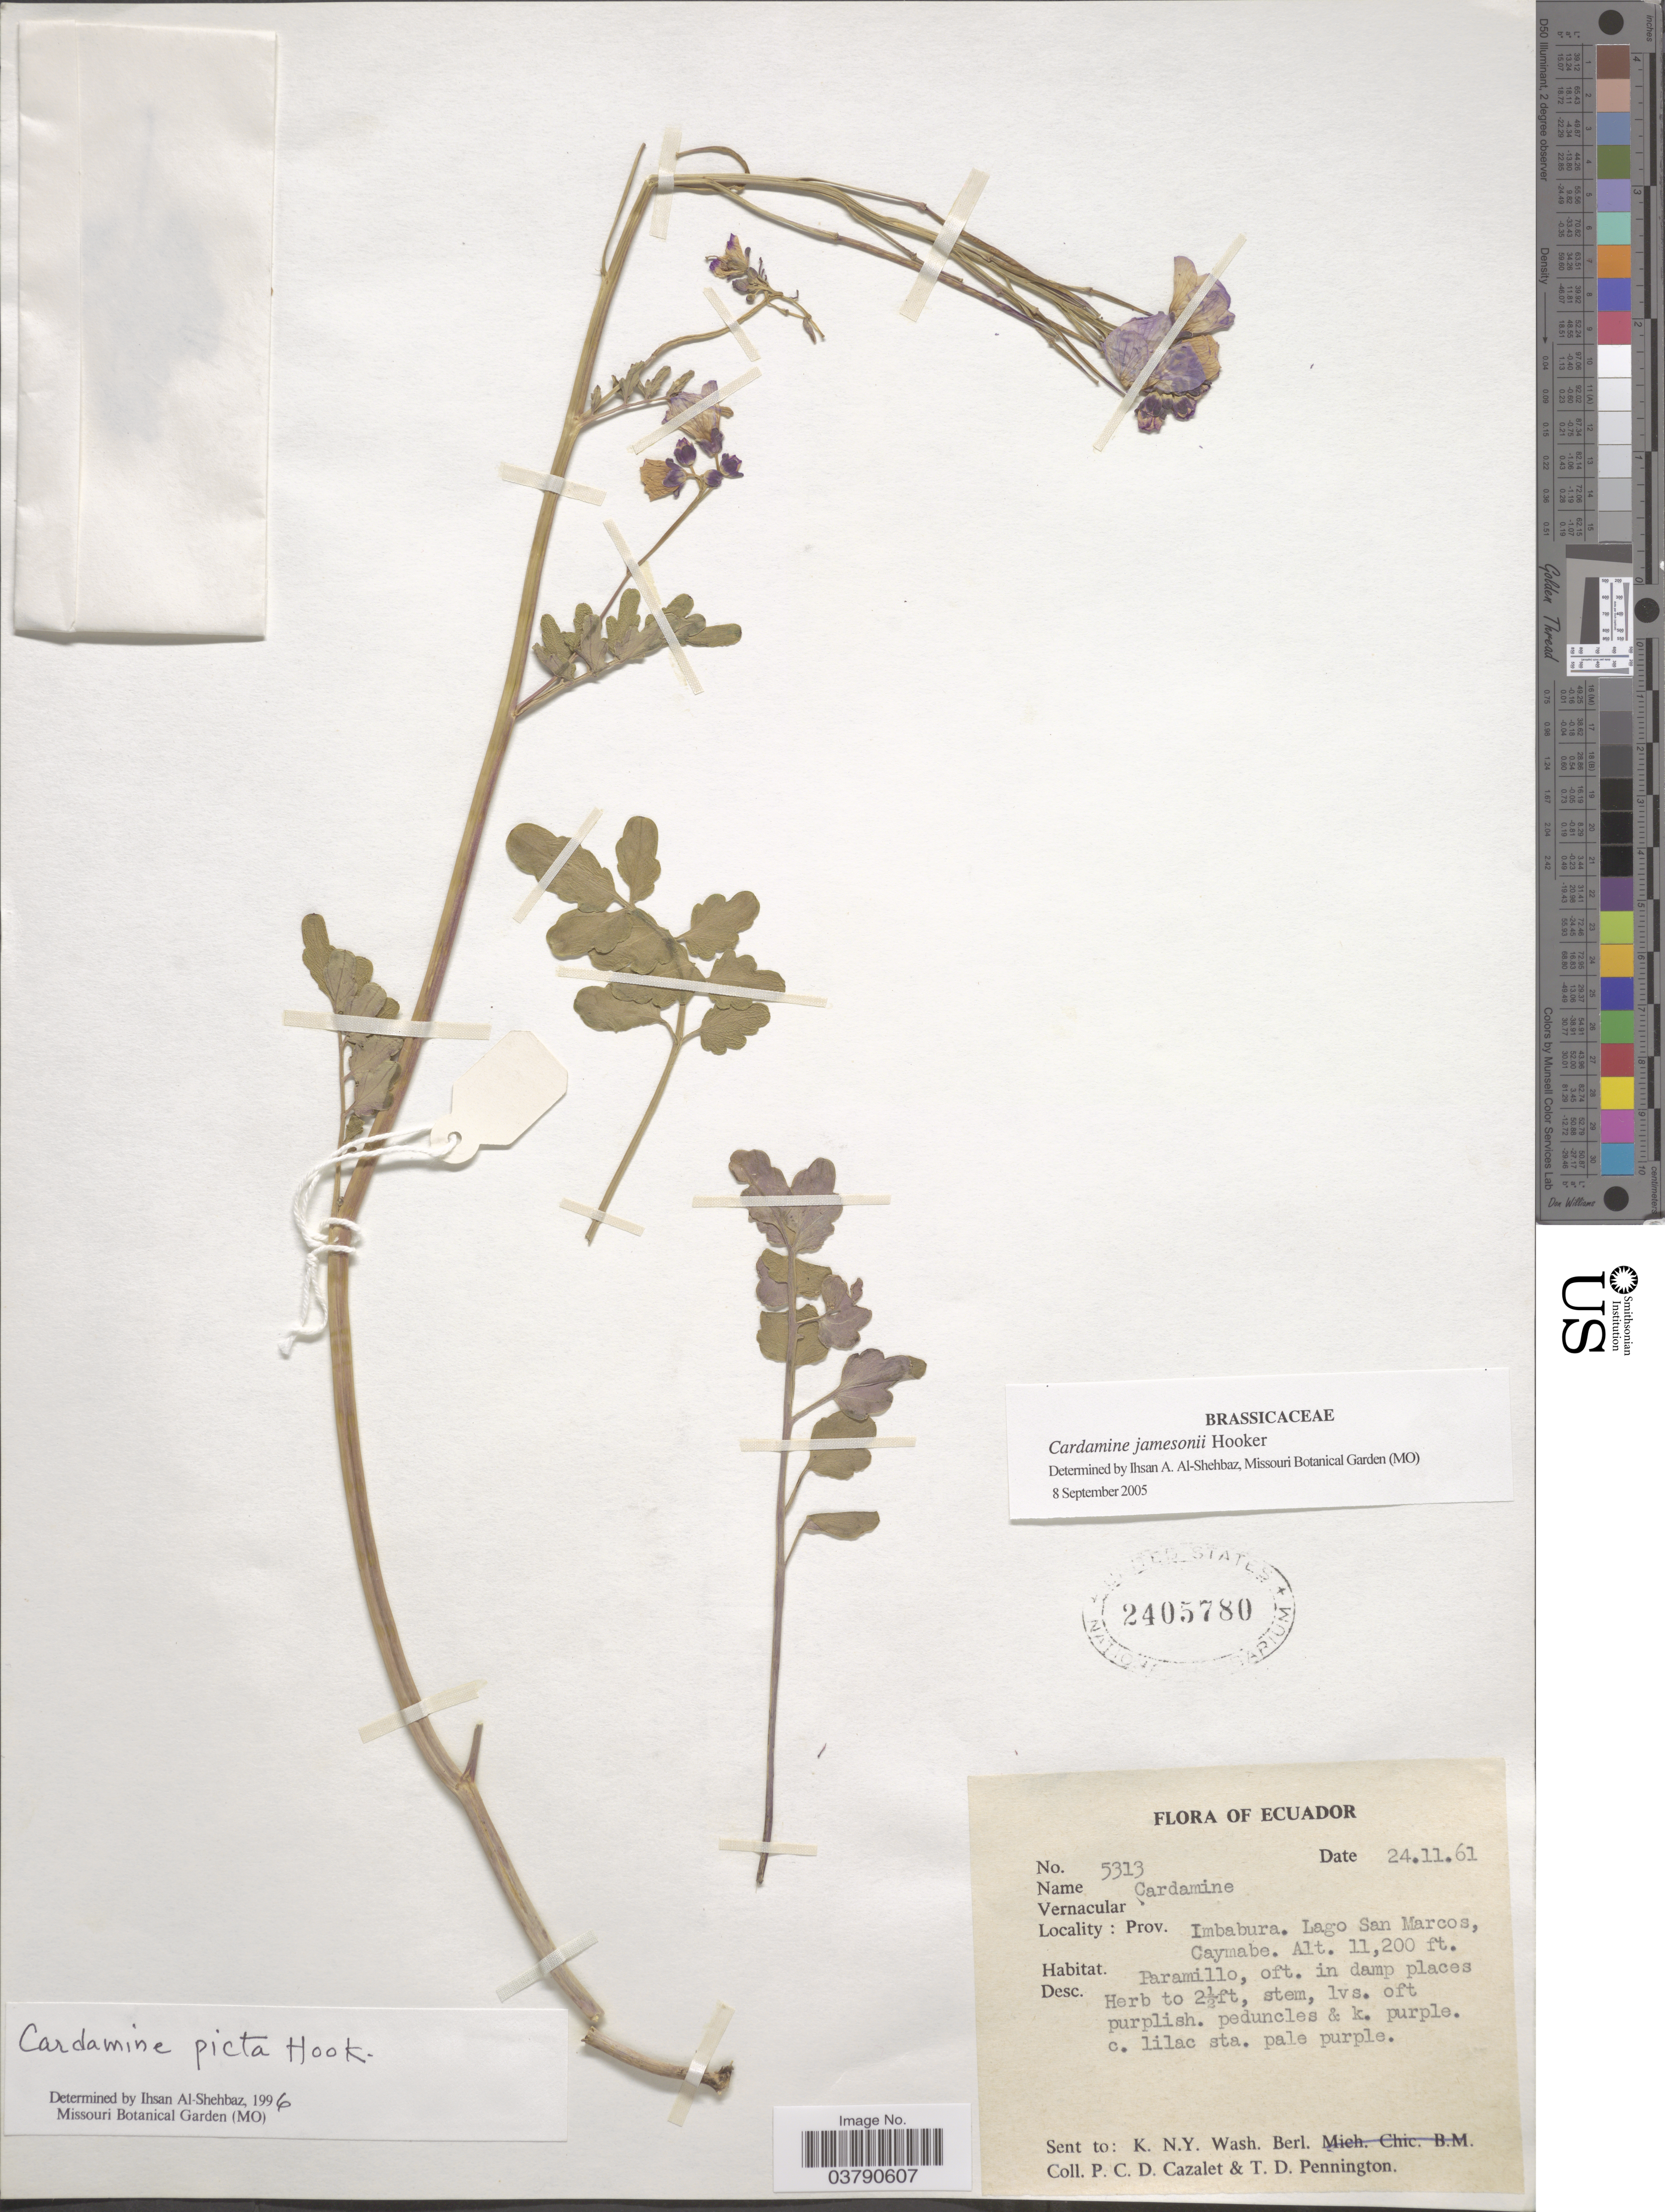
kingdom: Plantae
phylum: Tracheophyta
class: Magnoliopsida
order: Brassicales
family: Brassicaceae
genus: Cardamine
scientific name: Cardamine jamesonii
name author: Hook.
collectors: P. C. D. Cazalet & T. D. Pennington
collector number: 5313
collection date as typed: Transcribed d/m/y: 24/11/61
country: Ecuador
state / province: Imbabura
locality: Lago San Marcos, Caymabe.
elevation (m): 3414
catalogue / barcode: US 2405780